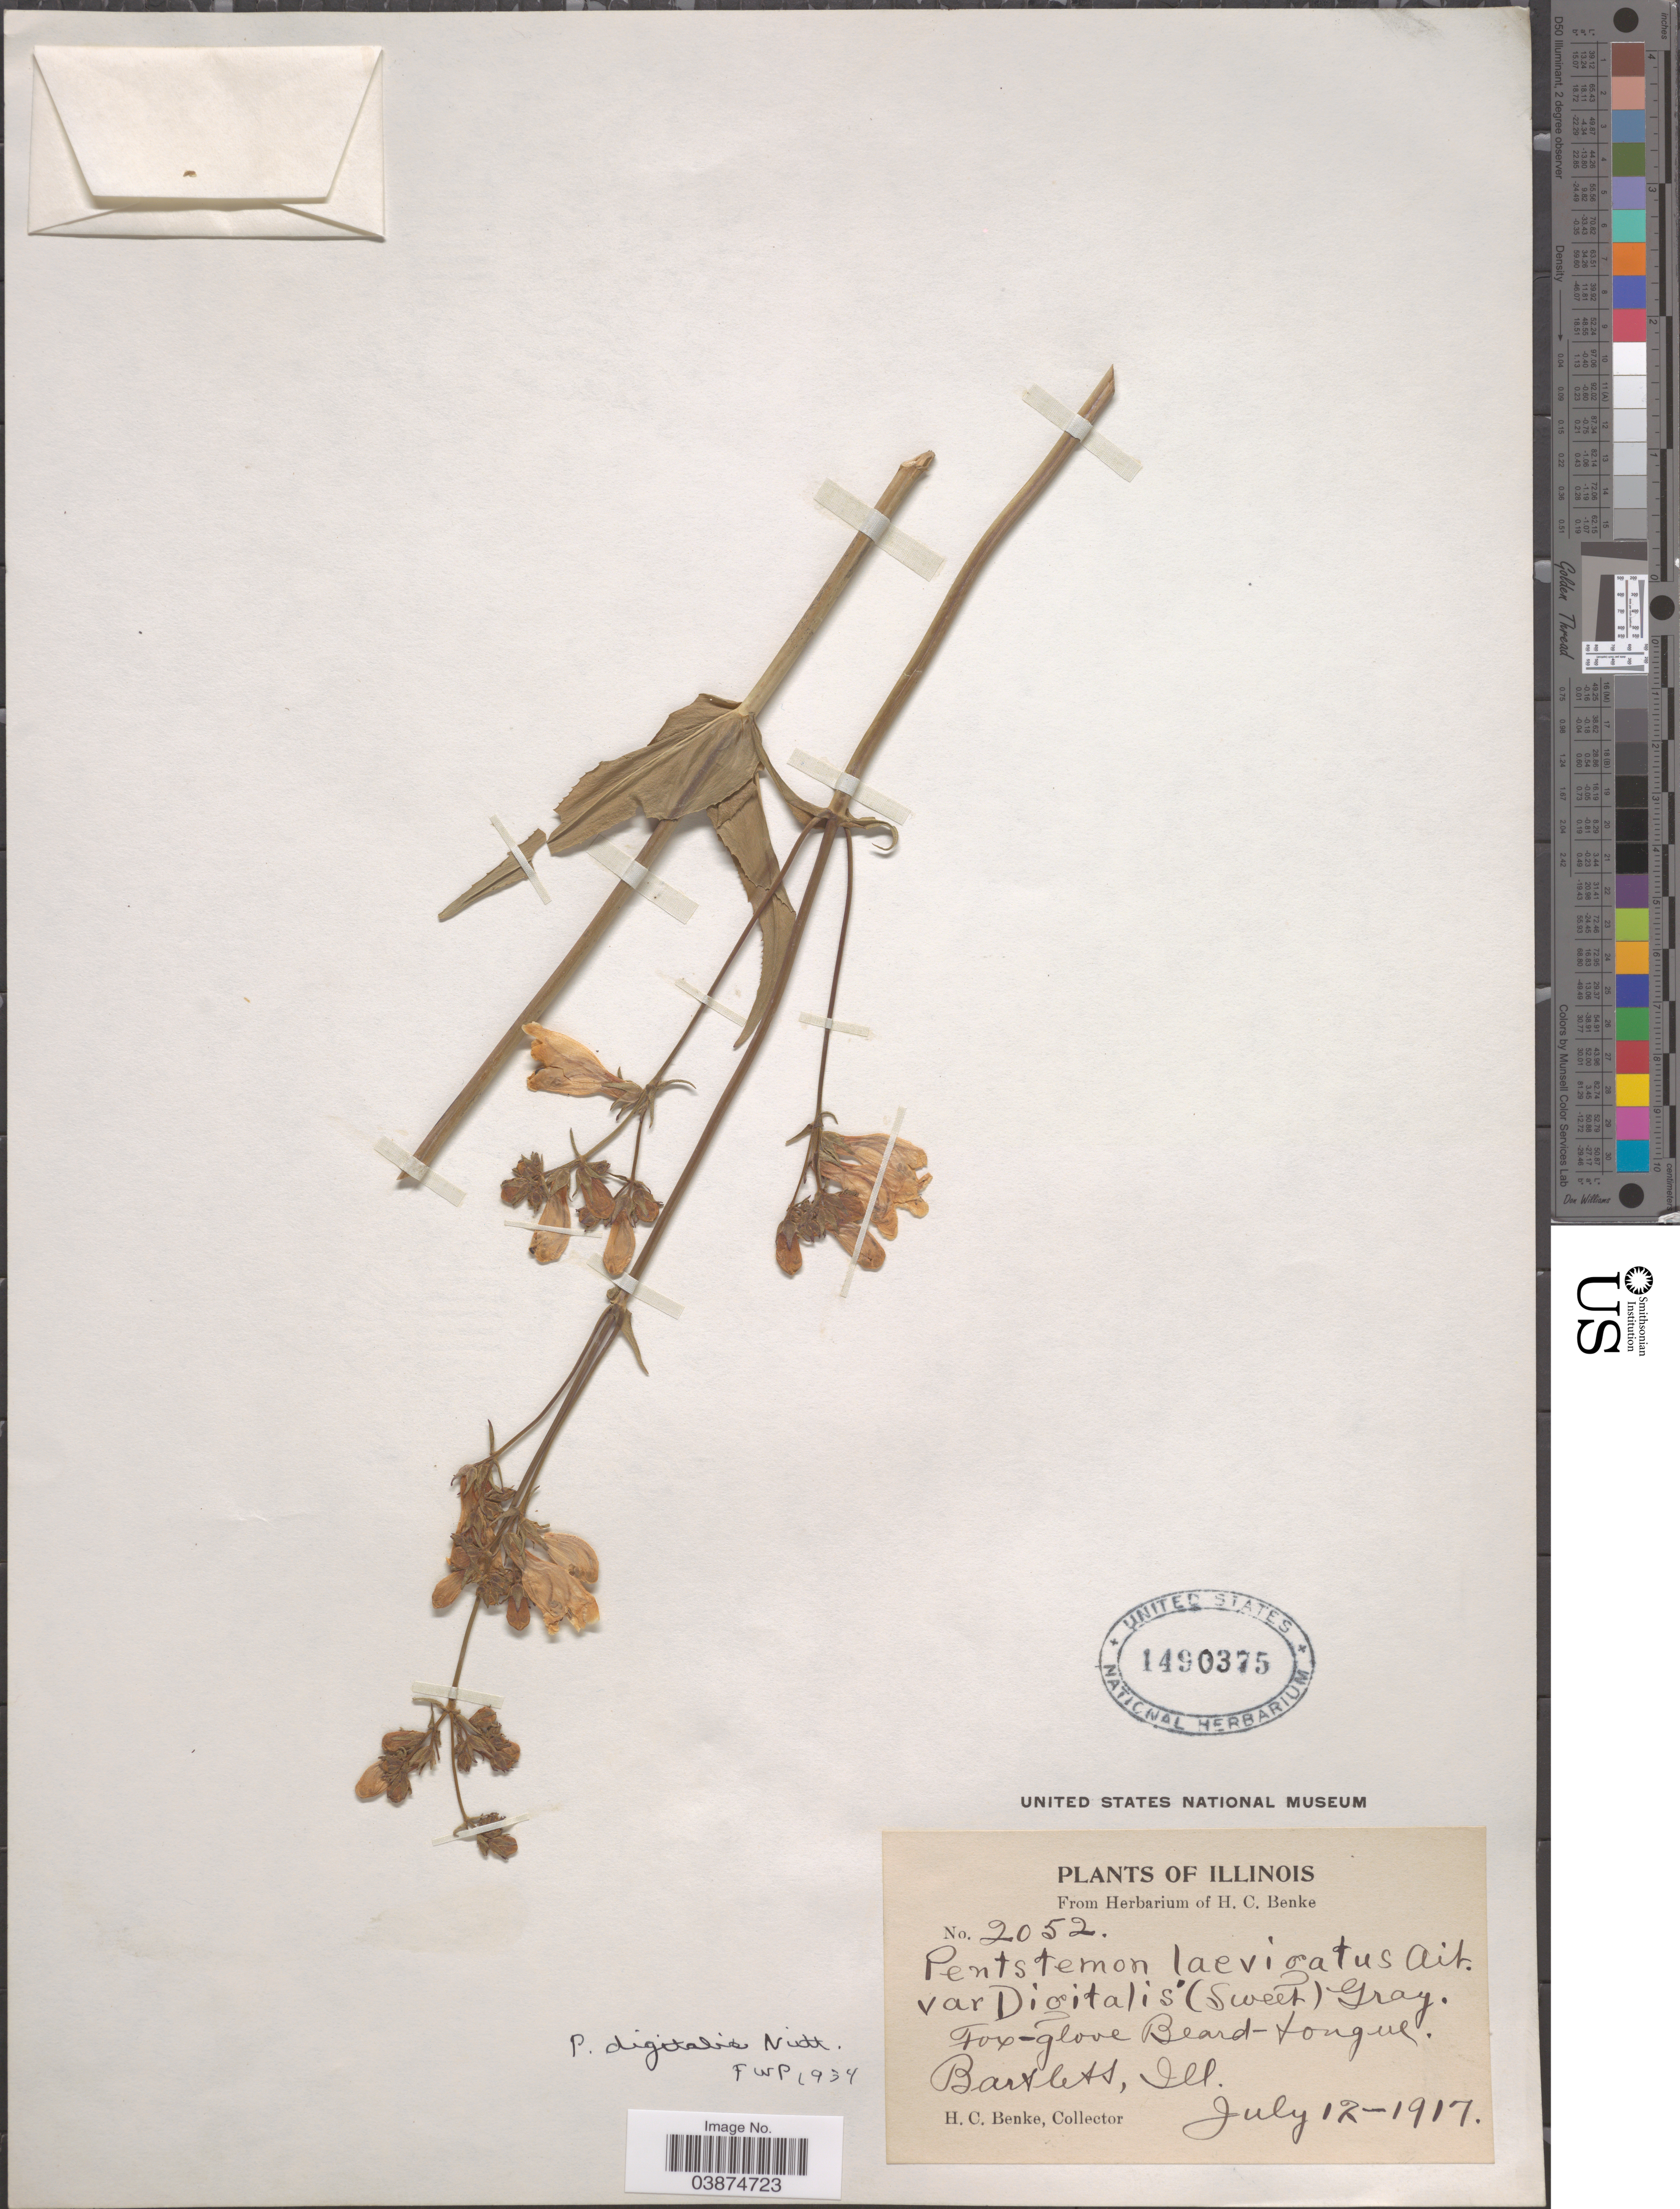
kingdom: Plantae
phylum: Tracheophyta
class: Magnoliopsida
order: Lamiales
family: Plantaginaceae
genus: Penstemon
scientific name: Penstemon digitalis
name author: Nutt. ex Sims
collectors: H. Benke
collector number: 2052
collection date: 1917-07-12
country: United States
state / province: Illinois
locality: Bartlett.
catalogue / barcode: US 1490375